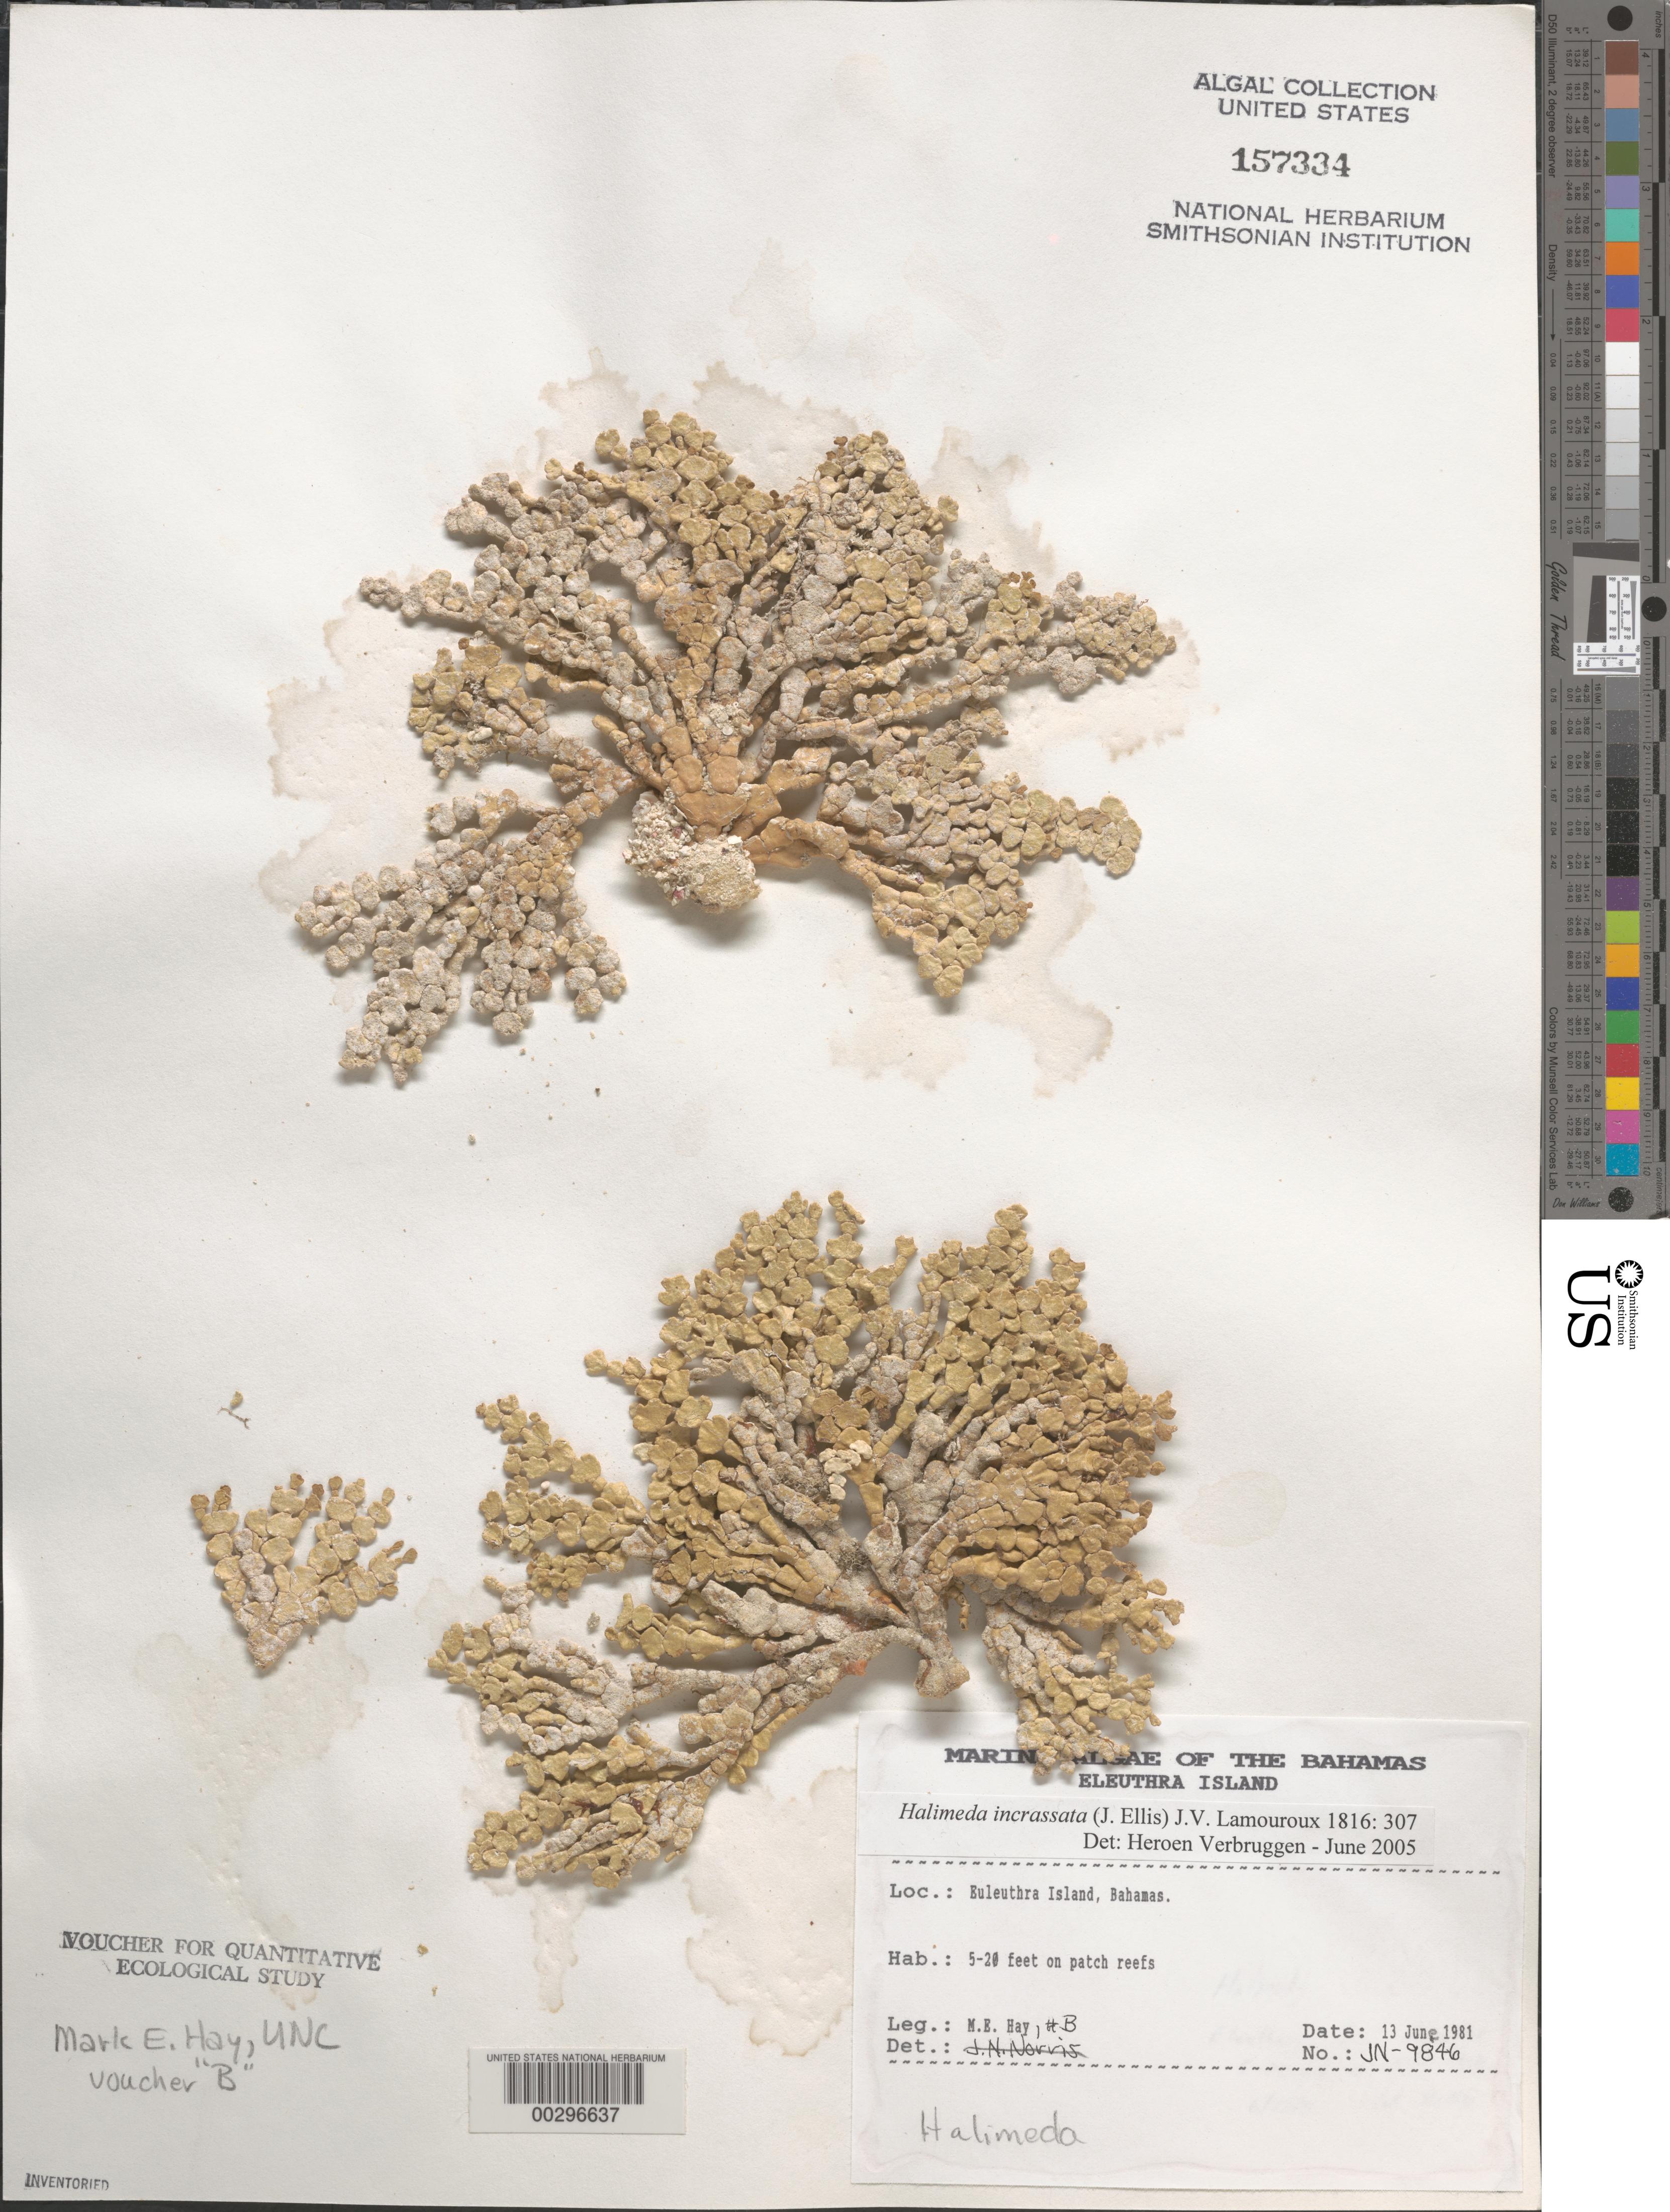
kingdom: Plantae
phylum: Chlorophyta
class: Ulvophyceae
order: Bryopsidales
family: Halimedaceae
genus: Halimeda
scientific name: Halimeda incrassata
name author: (J. Ellis) J.V.Lamouroux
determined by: Verbruggen, H.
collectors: M. E. Hay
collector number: JN-9846 & MEH B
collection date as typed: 13 Jan 1981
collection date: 1981-01-13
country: Bahamas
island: Eleuthera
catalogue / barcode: US 157334